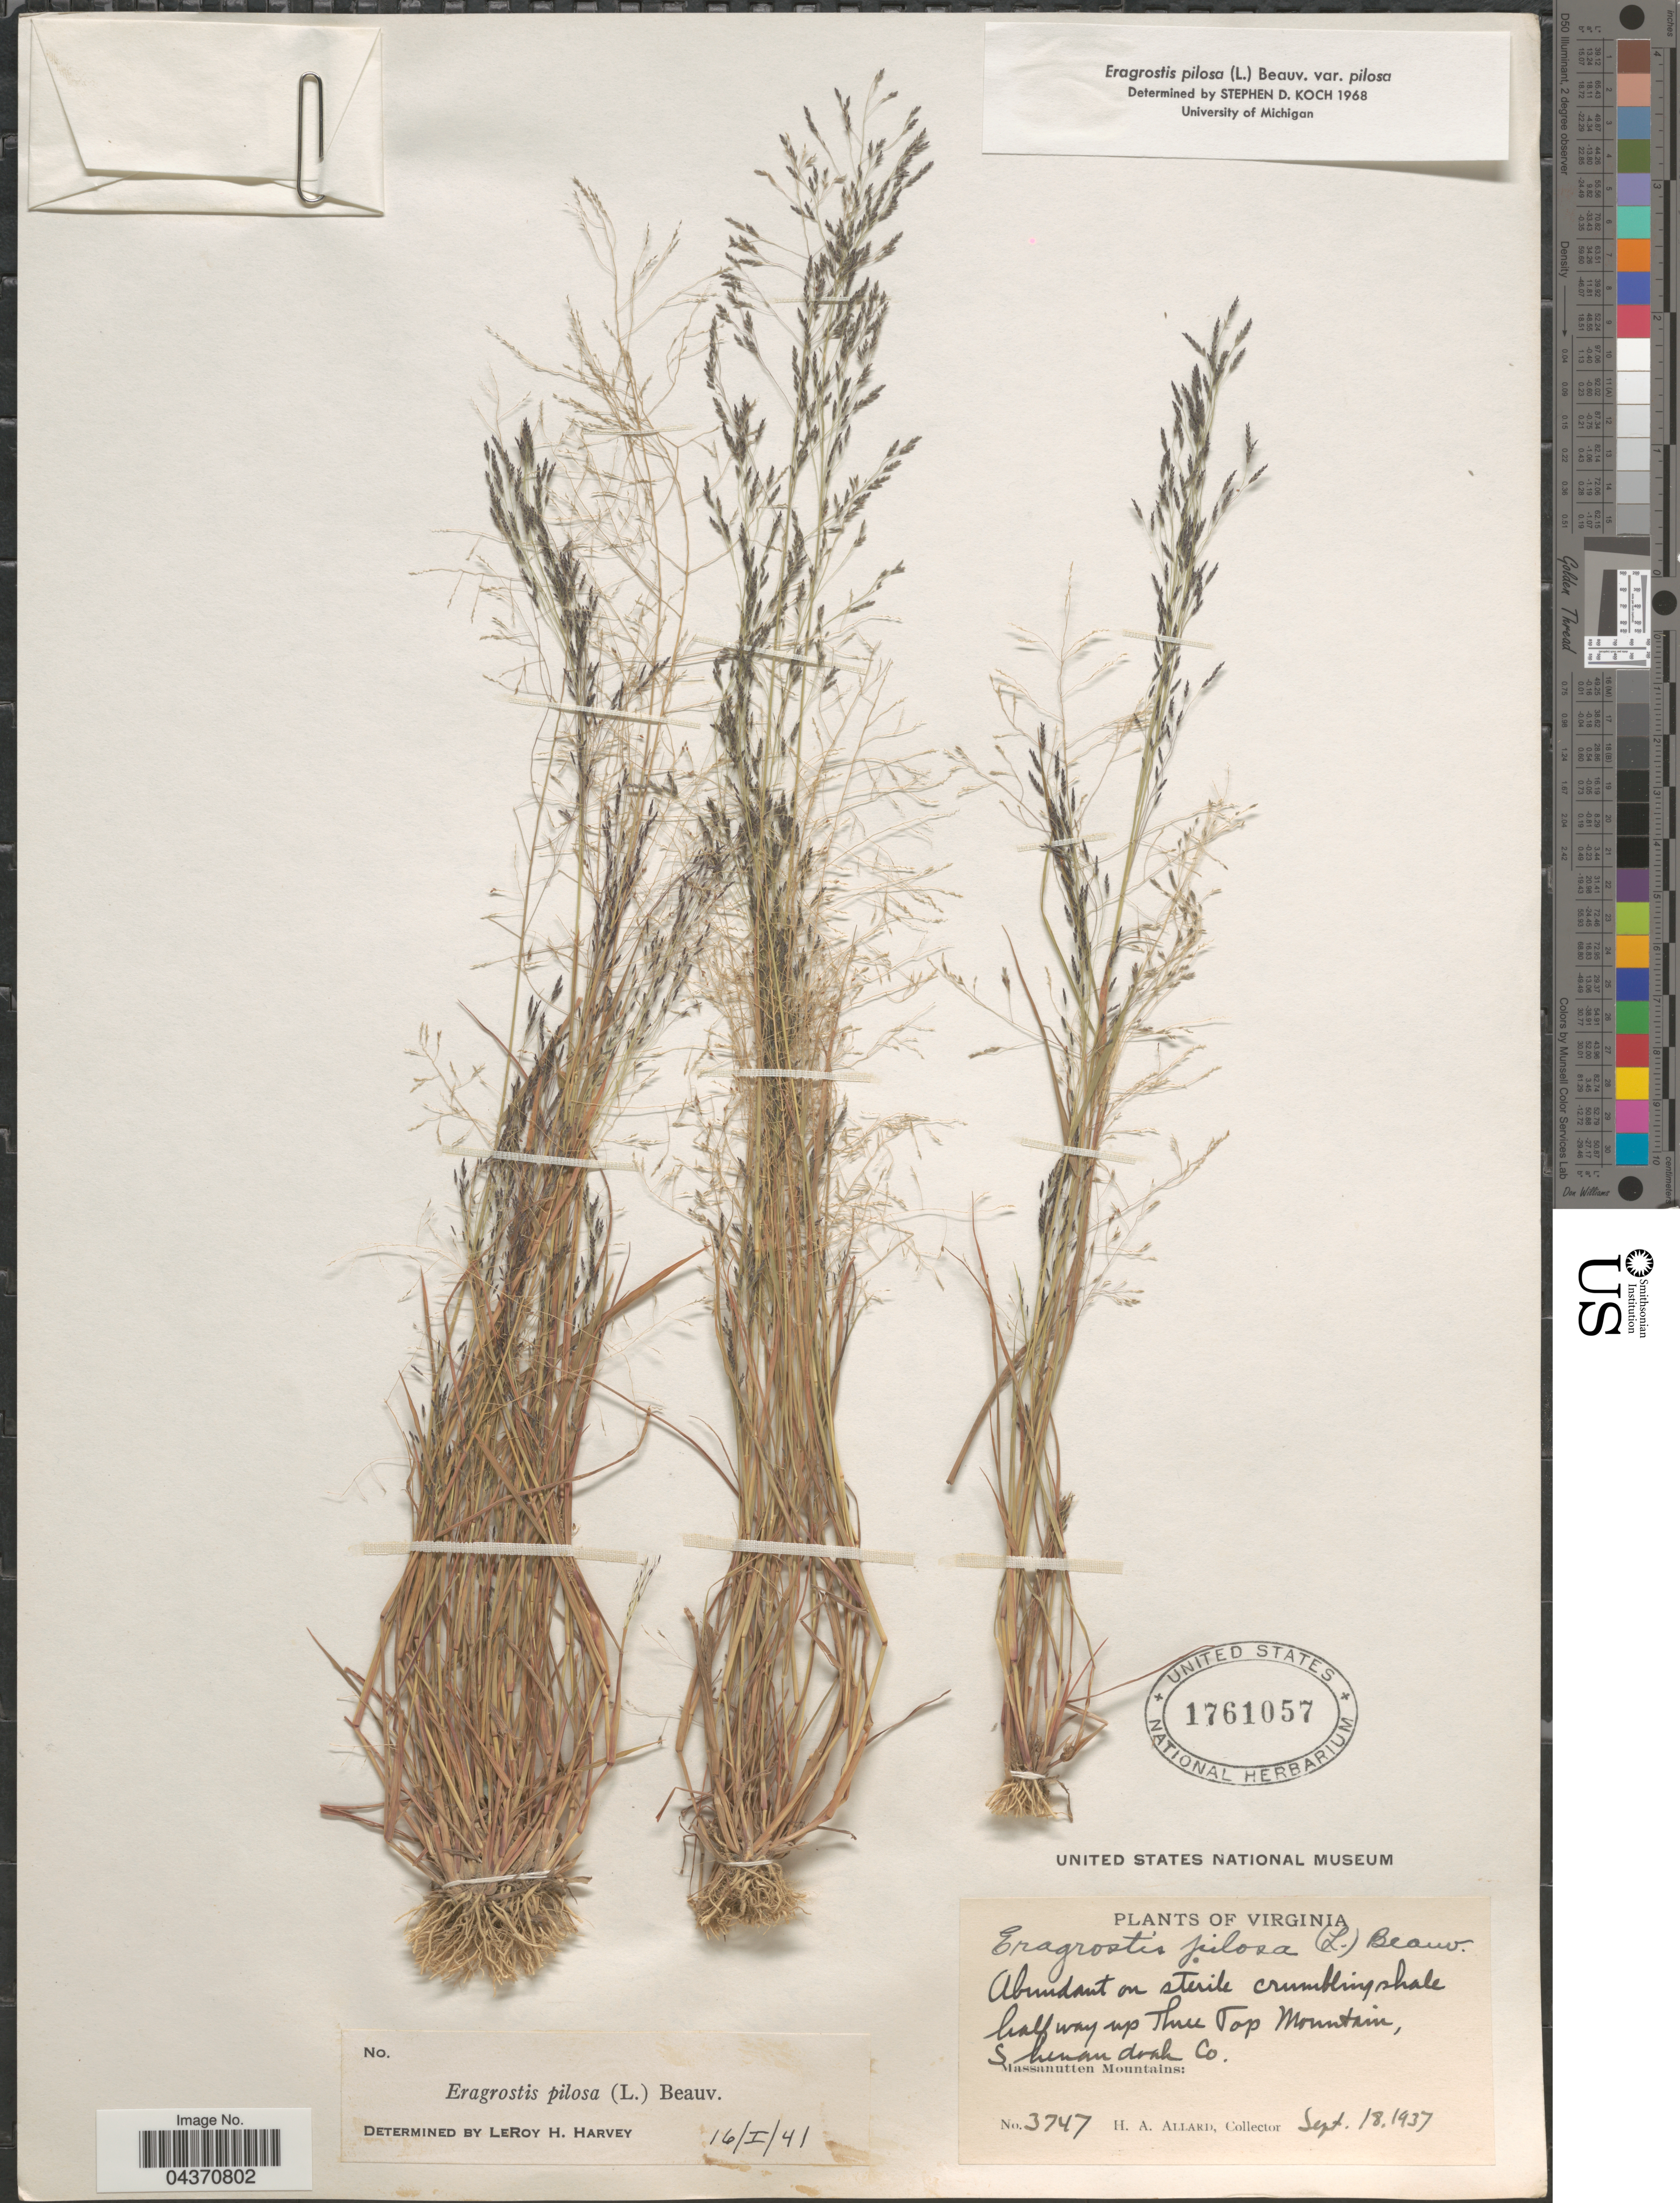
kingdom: Plantae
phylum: Tracheophyta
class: Liliopsida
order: Poales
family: Poaceae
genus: Eragrostis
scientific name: Eragrostis pilosa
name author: (L.) P. Beauv.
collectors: H. A. Allard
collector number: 3747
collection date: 1937-09-18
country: United States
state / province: Virginia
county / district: Shenandoah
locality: Abundant on sterile crumbling shale half way up Three Top Mountain, Shenandoah Co. Massanutten Mountains.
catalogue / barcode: US 1761057